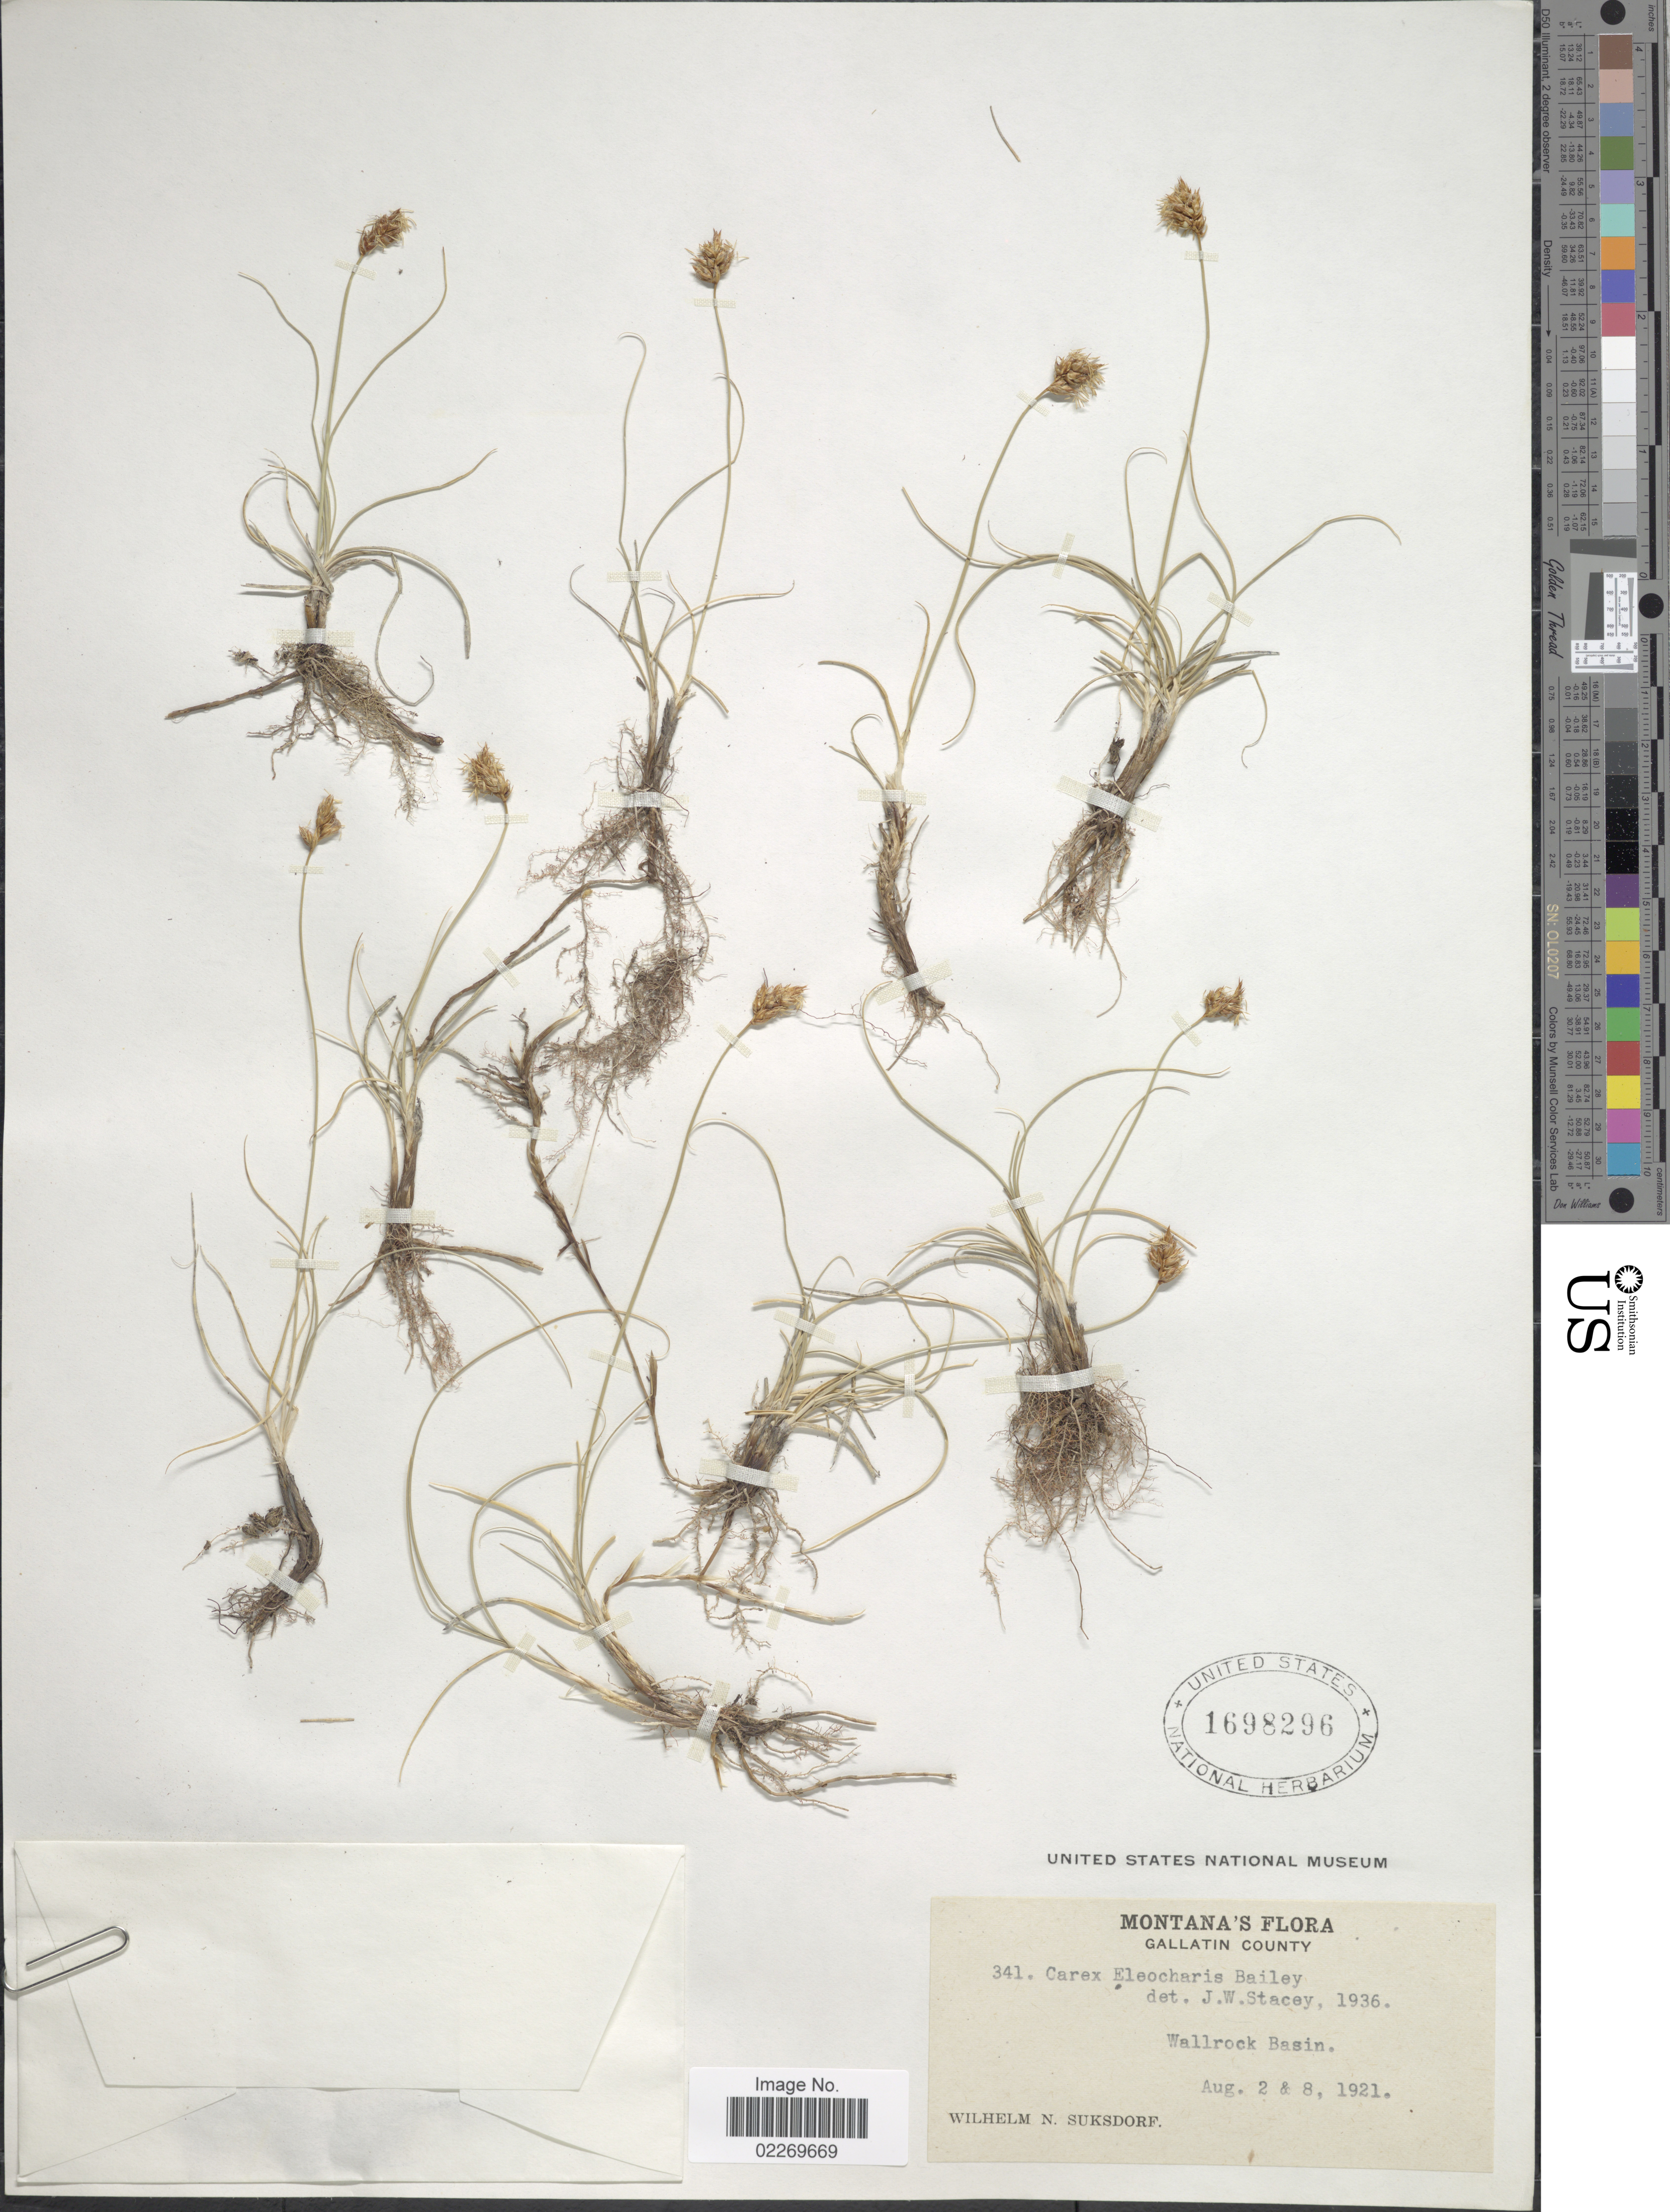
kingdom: Plantae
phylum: Tracheophyta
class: Liliopsida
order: Poales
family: Cyperaceae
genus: Carex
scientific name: Carex eleocharis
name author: L.H. Bailey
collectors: W. N. Suksdorf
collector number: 341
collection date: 1921-08-02/1921-08-08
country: United States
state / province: Montana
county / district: Gallatin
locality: Wallrock Basin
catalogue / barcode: US 1698296